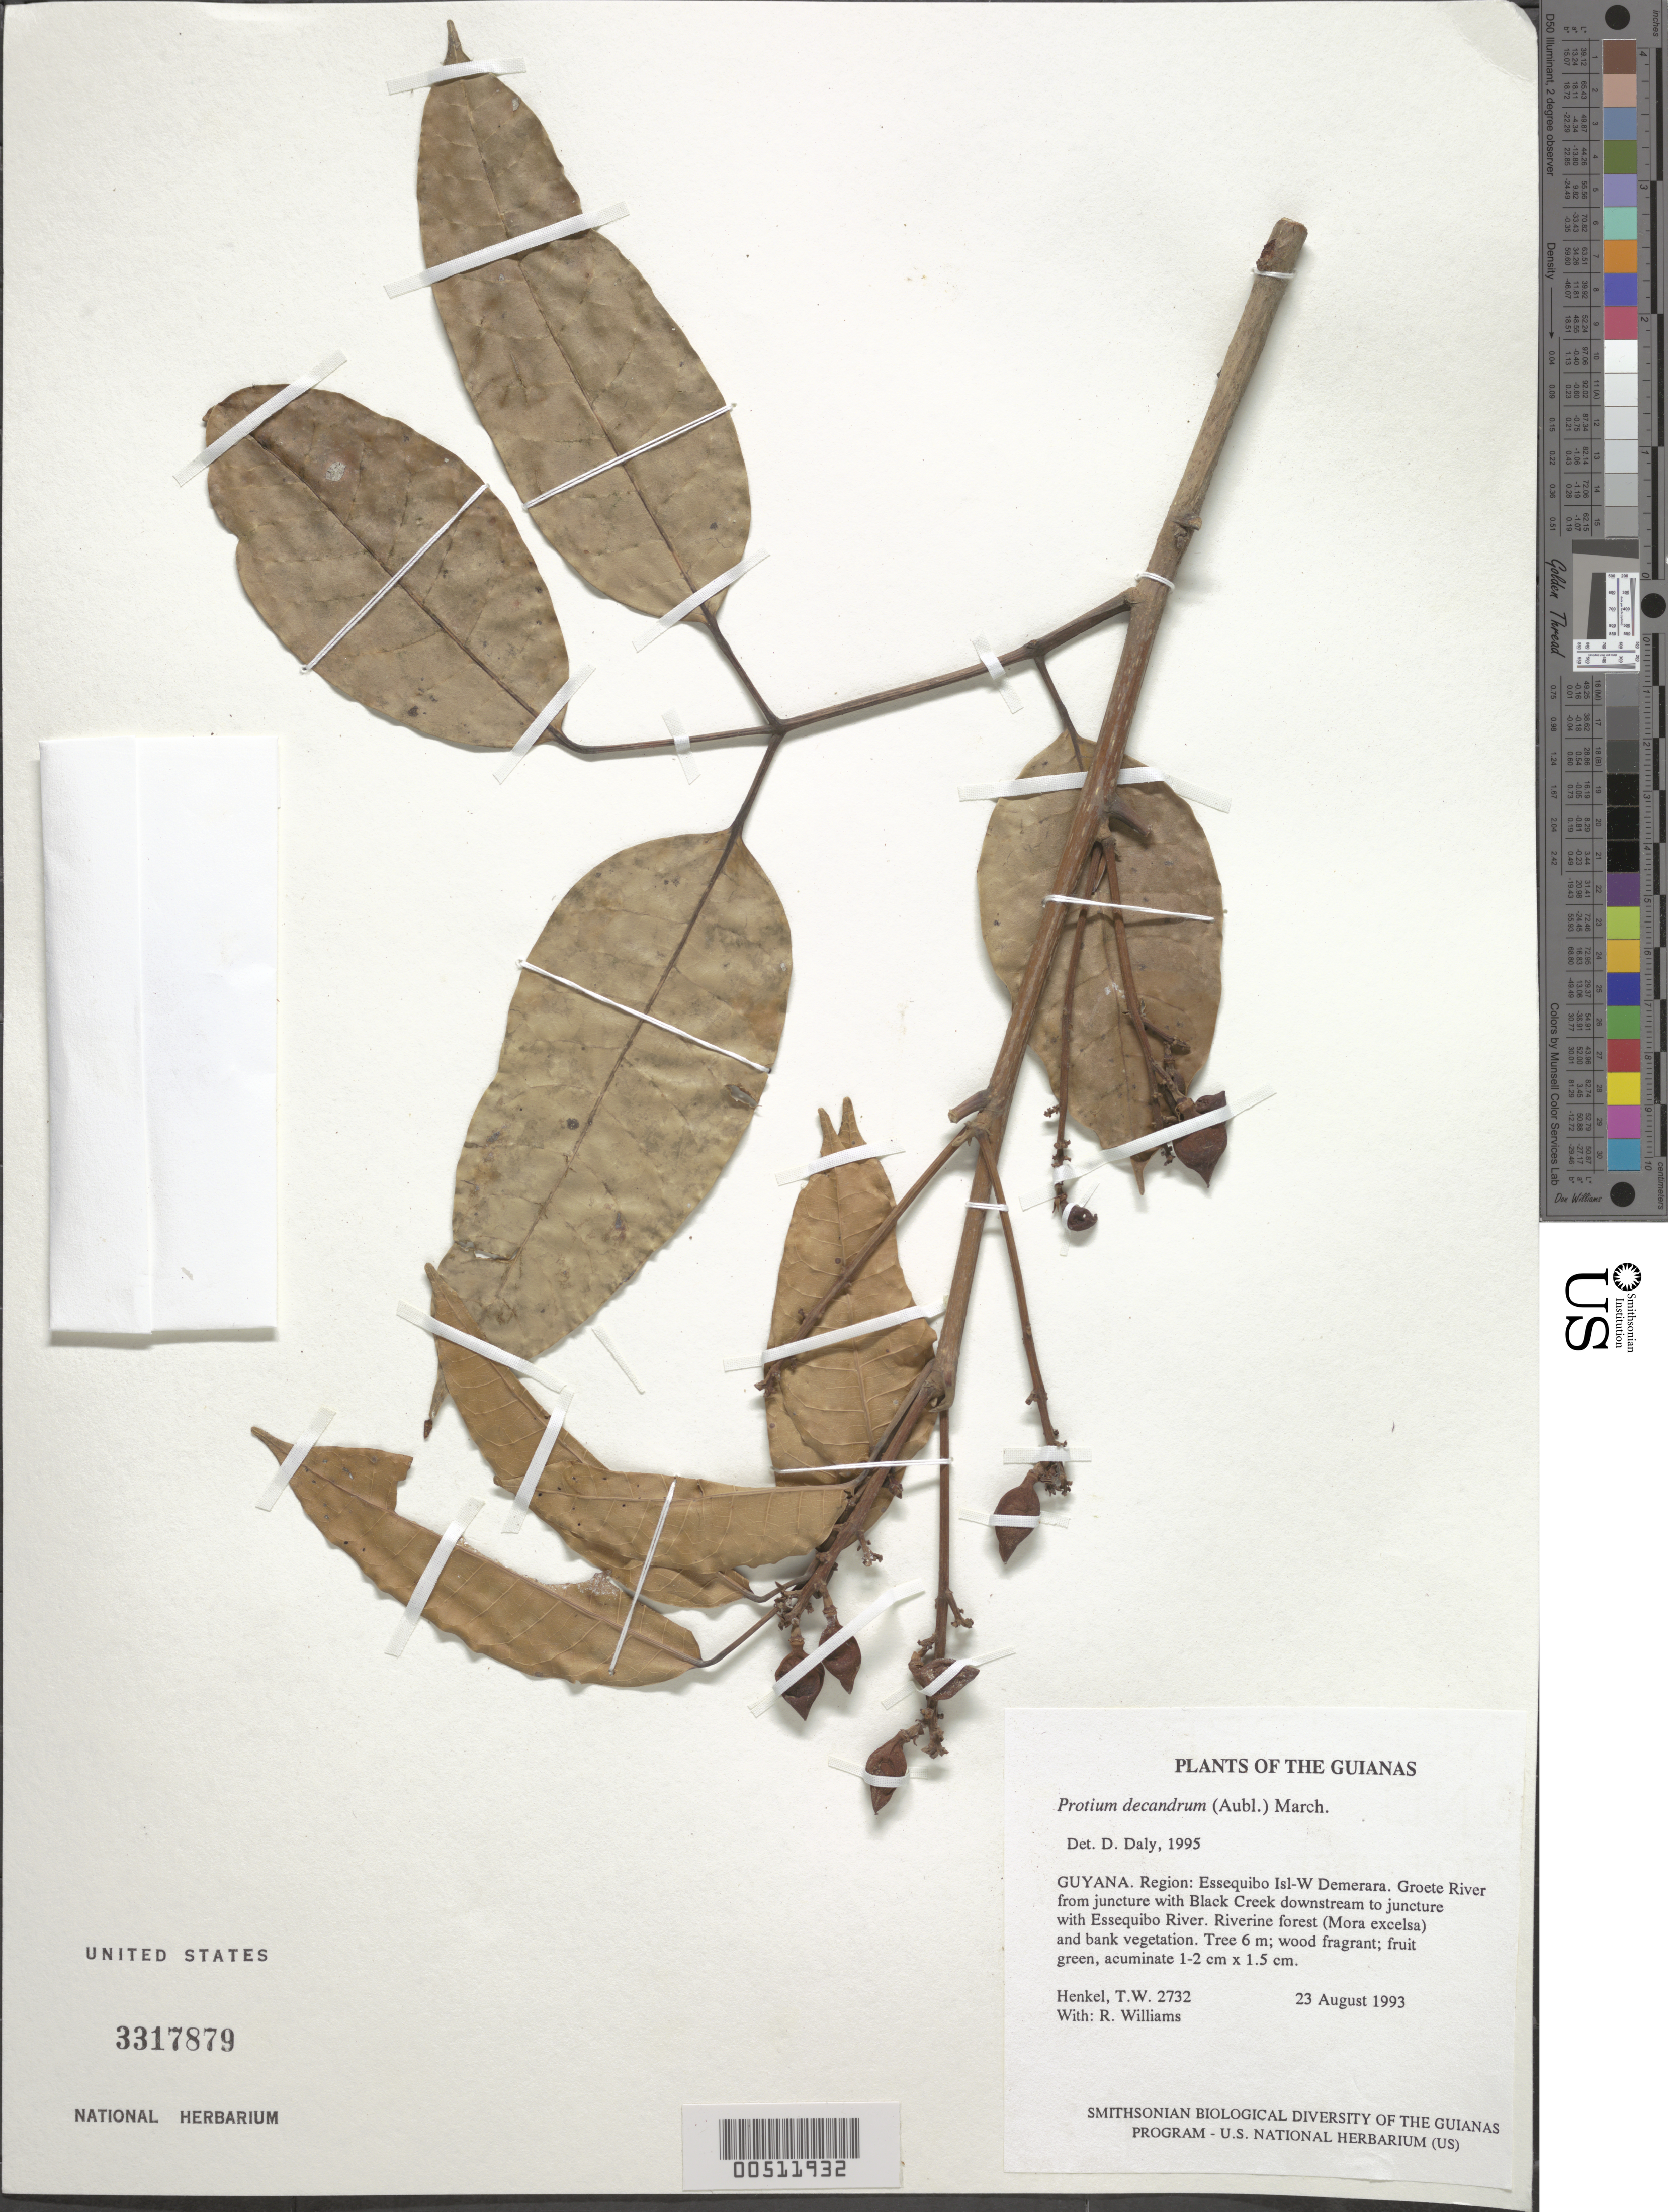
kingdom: Plantae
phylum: Tracheophyta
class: Magnoliopsida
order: Sapindales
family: Burseraceae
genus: Protium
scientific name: Protium decandrum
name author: (Aubl.) Marchand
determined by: Daly, D. C.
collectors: T. Henkel & R. Williams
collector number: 2732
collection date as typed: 23 August 1993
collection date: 1993-08-23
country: Guyana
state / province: Essequibo Isl-W. Demerara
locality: Groete R from juncture with Black Cr. downstream to juncture with Essequibo R.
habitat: Riverine forest (Mora excelsa) and bank vegetation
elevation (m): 8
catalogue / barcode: US 3317879